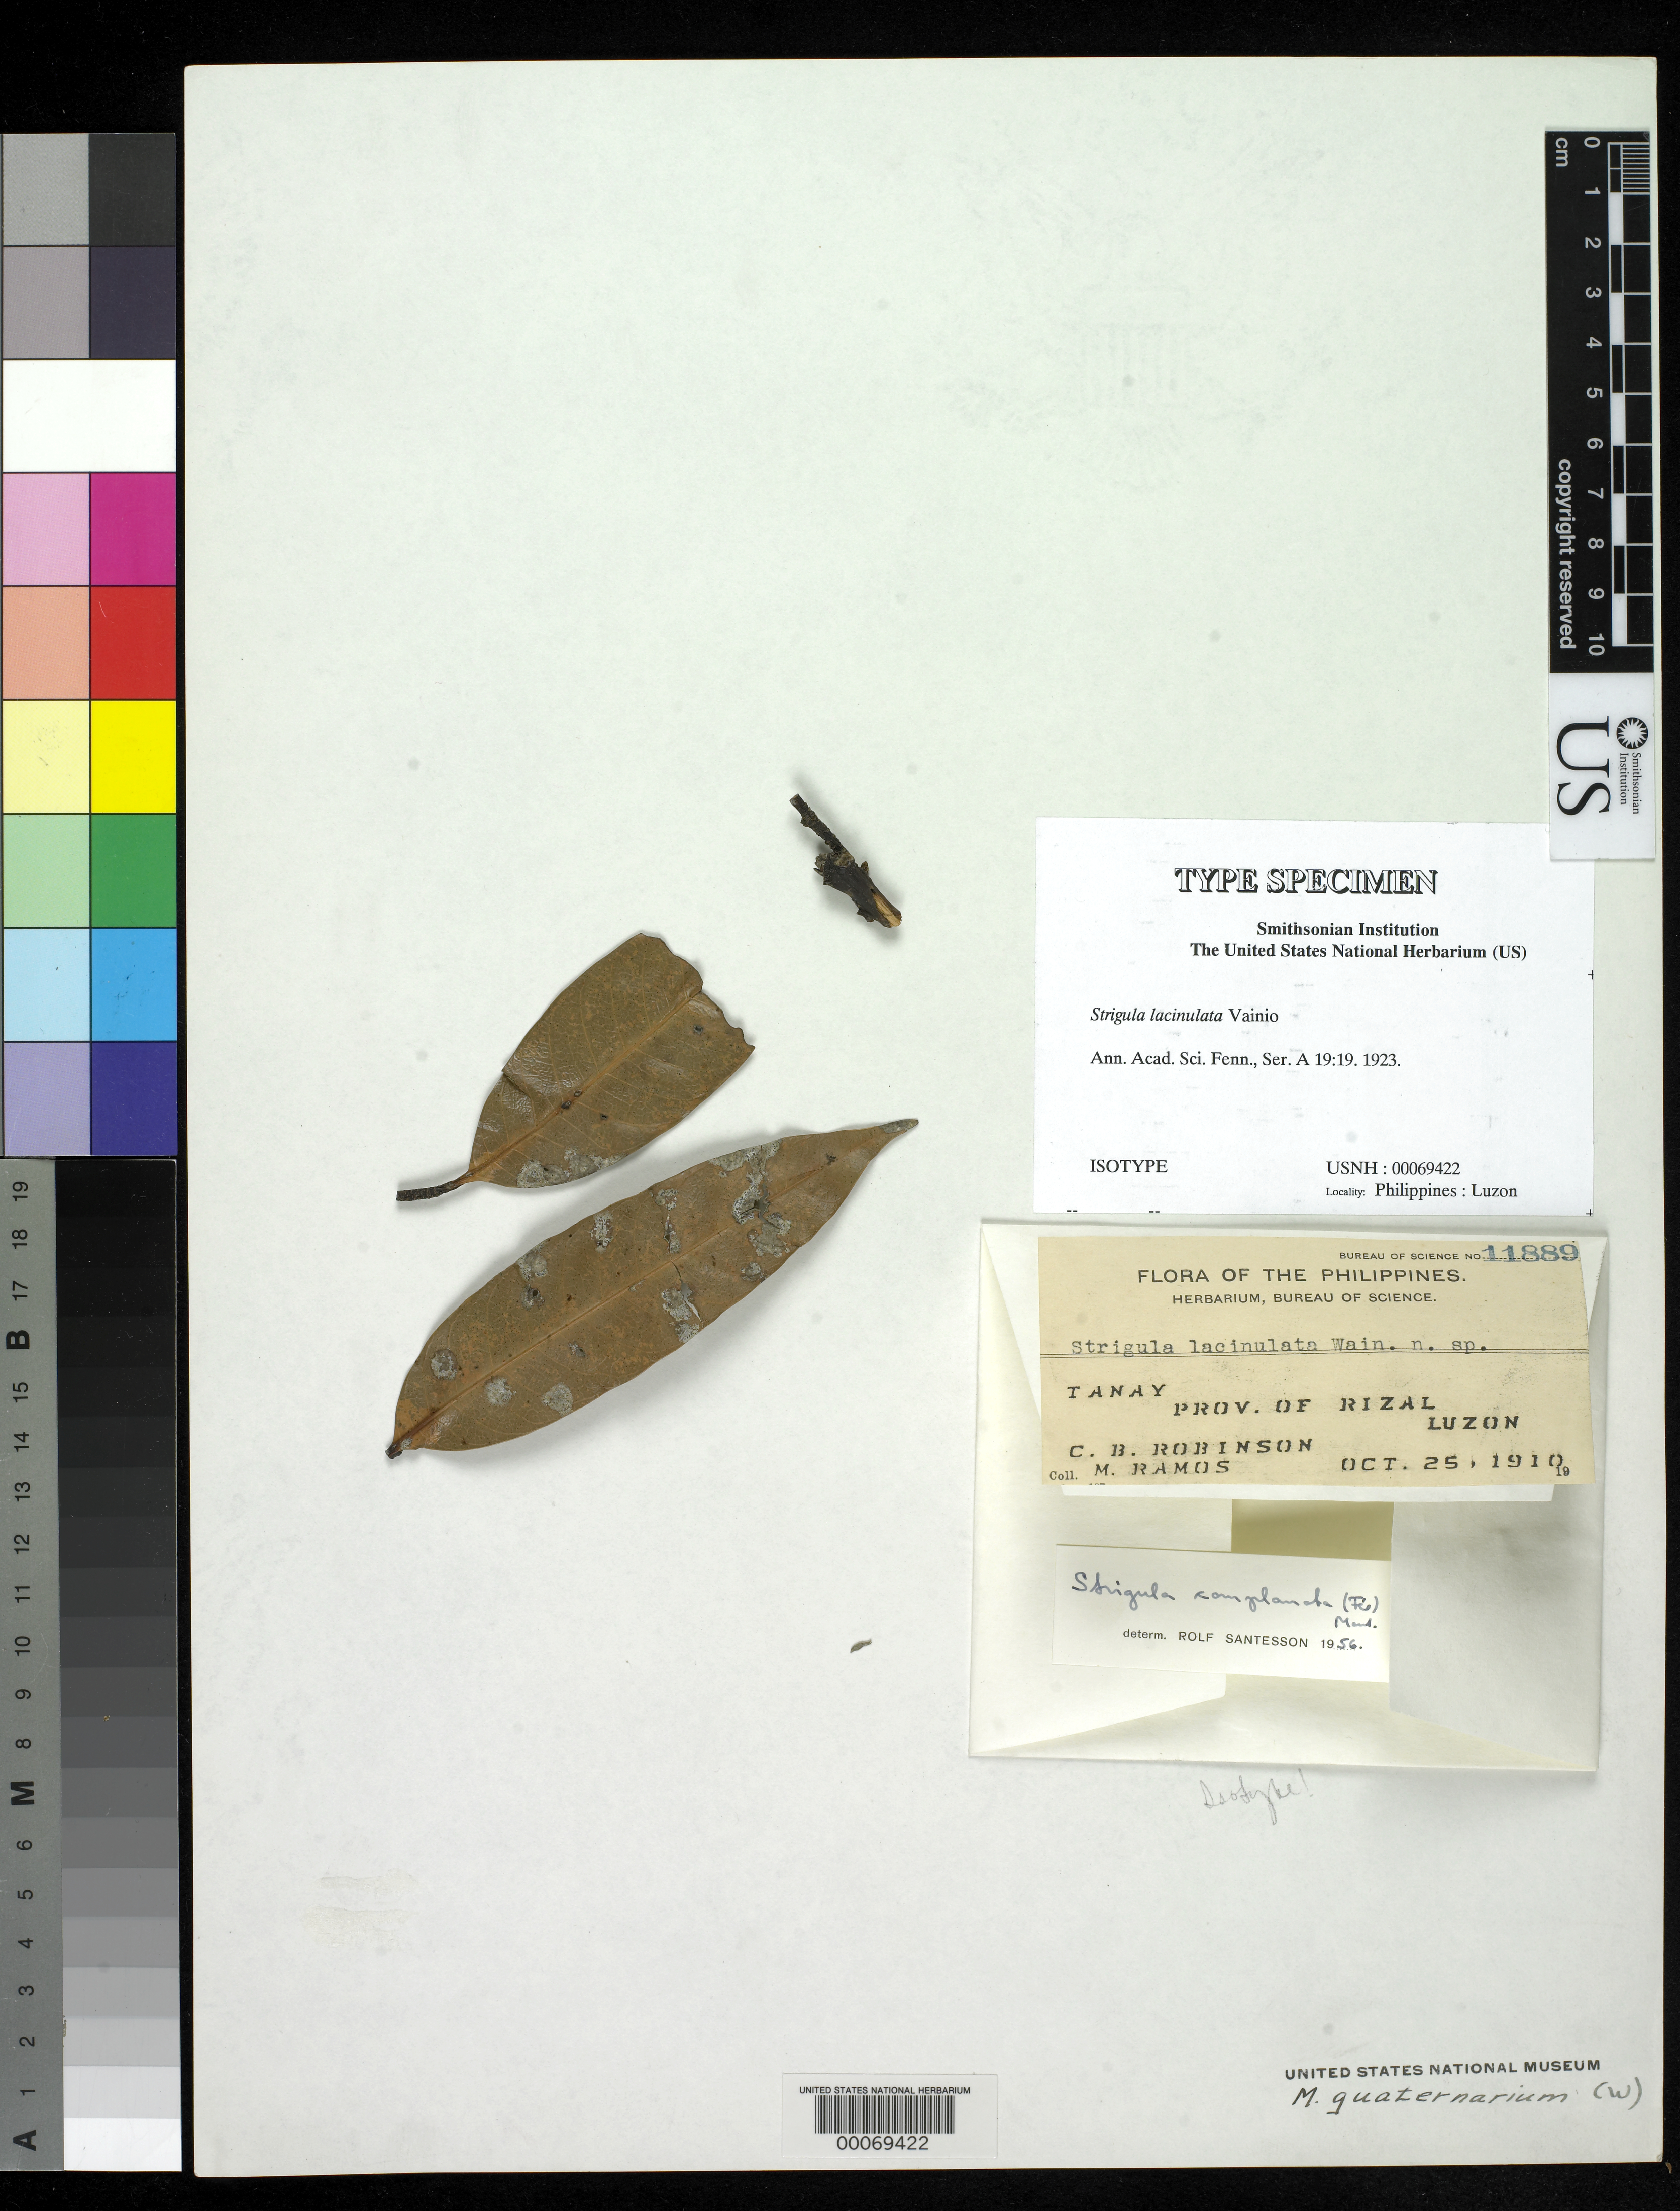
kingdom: Fungi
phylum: Ascomycota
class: Dothideomycetes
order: Strigulales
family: Strigulaceae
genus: Strigula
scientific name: Strigula lacinulata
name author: Vain.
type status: Isotype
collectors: C. Robinson & M. Ramos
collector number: Bur. Sci. 11889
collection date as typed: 25 Oct 1910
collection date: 1910-10-25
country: Philippines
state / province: Calabarzon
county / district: Rizal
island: Luzon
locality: Tanay.